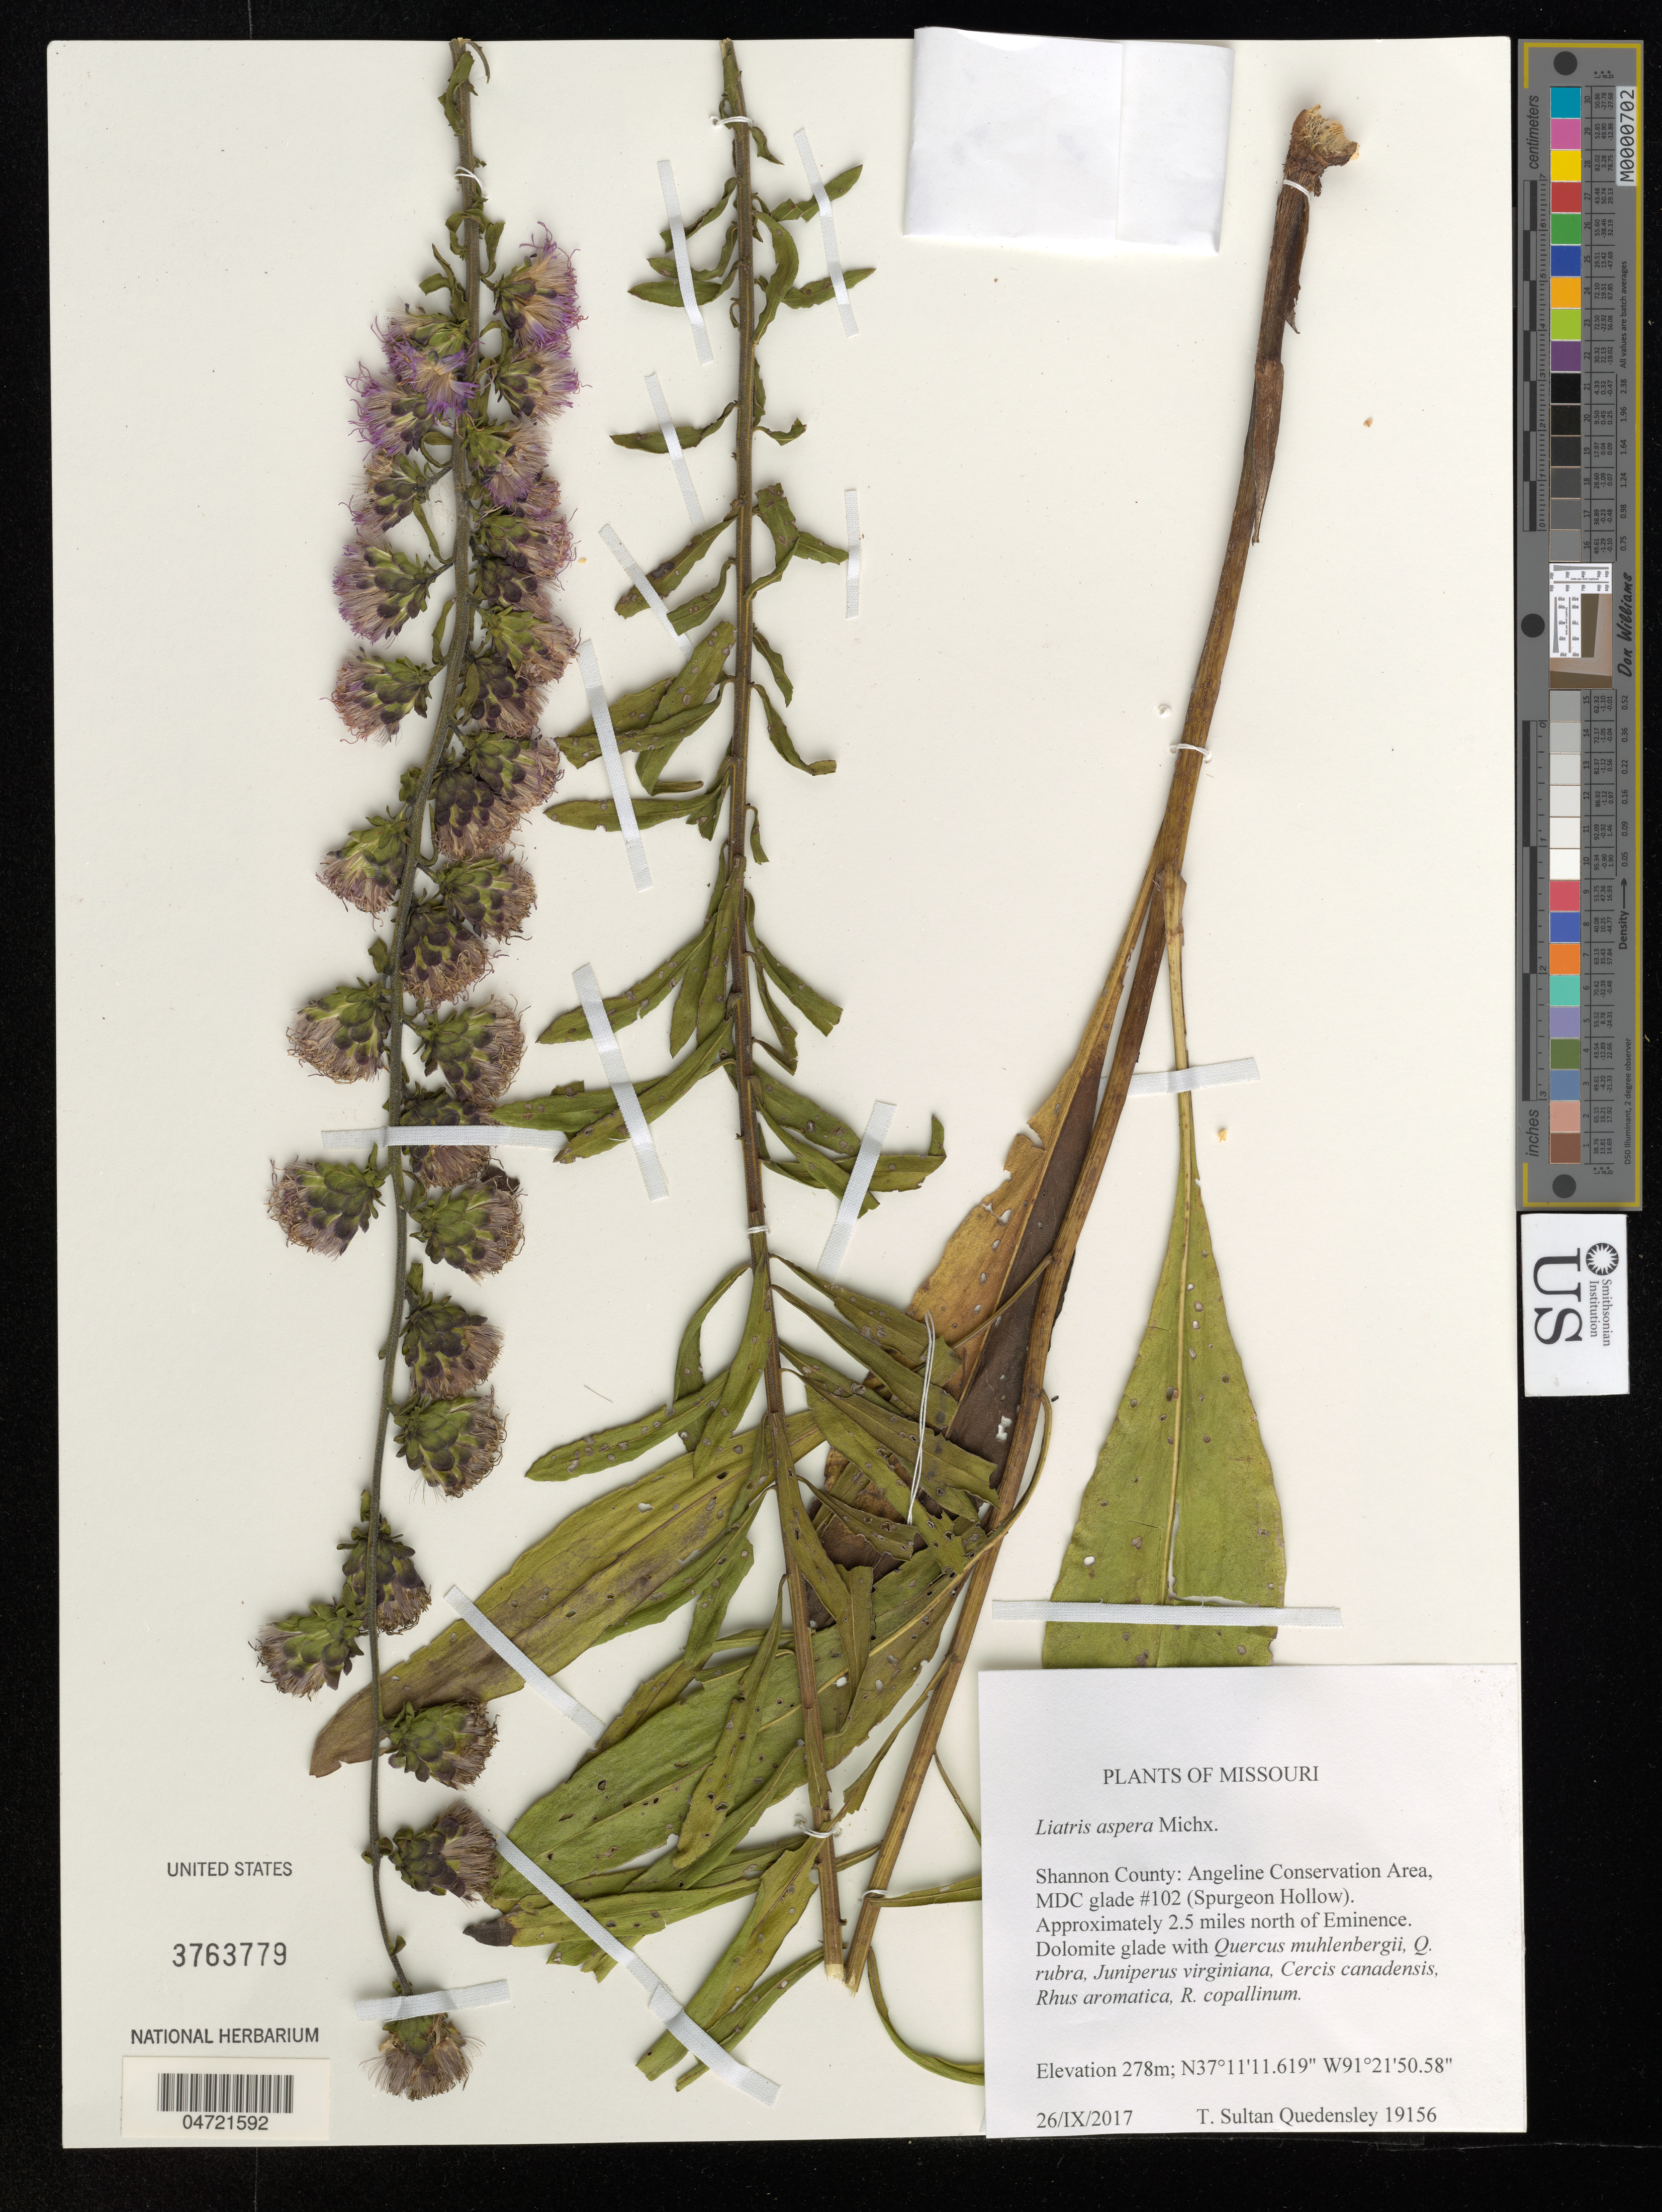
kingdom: Plantae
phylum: Tracheophyta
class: Magnoliopsida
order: Asterales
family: Asteraceae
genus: Liatris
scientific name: Liatris aspera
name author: Michx.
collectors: T. S. Quedensley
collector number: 19156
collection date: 2017-09-26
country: United States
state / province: Missouri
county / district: Shannon County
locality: Angeline Conservation Area, MDC glade #102 (Spurgeon Hollow). Approx. 2.5 miles N of Eminence.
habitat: Dolomite glade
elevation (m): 278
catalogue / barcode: US 3763779